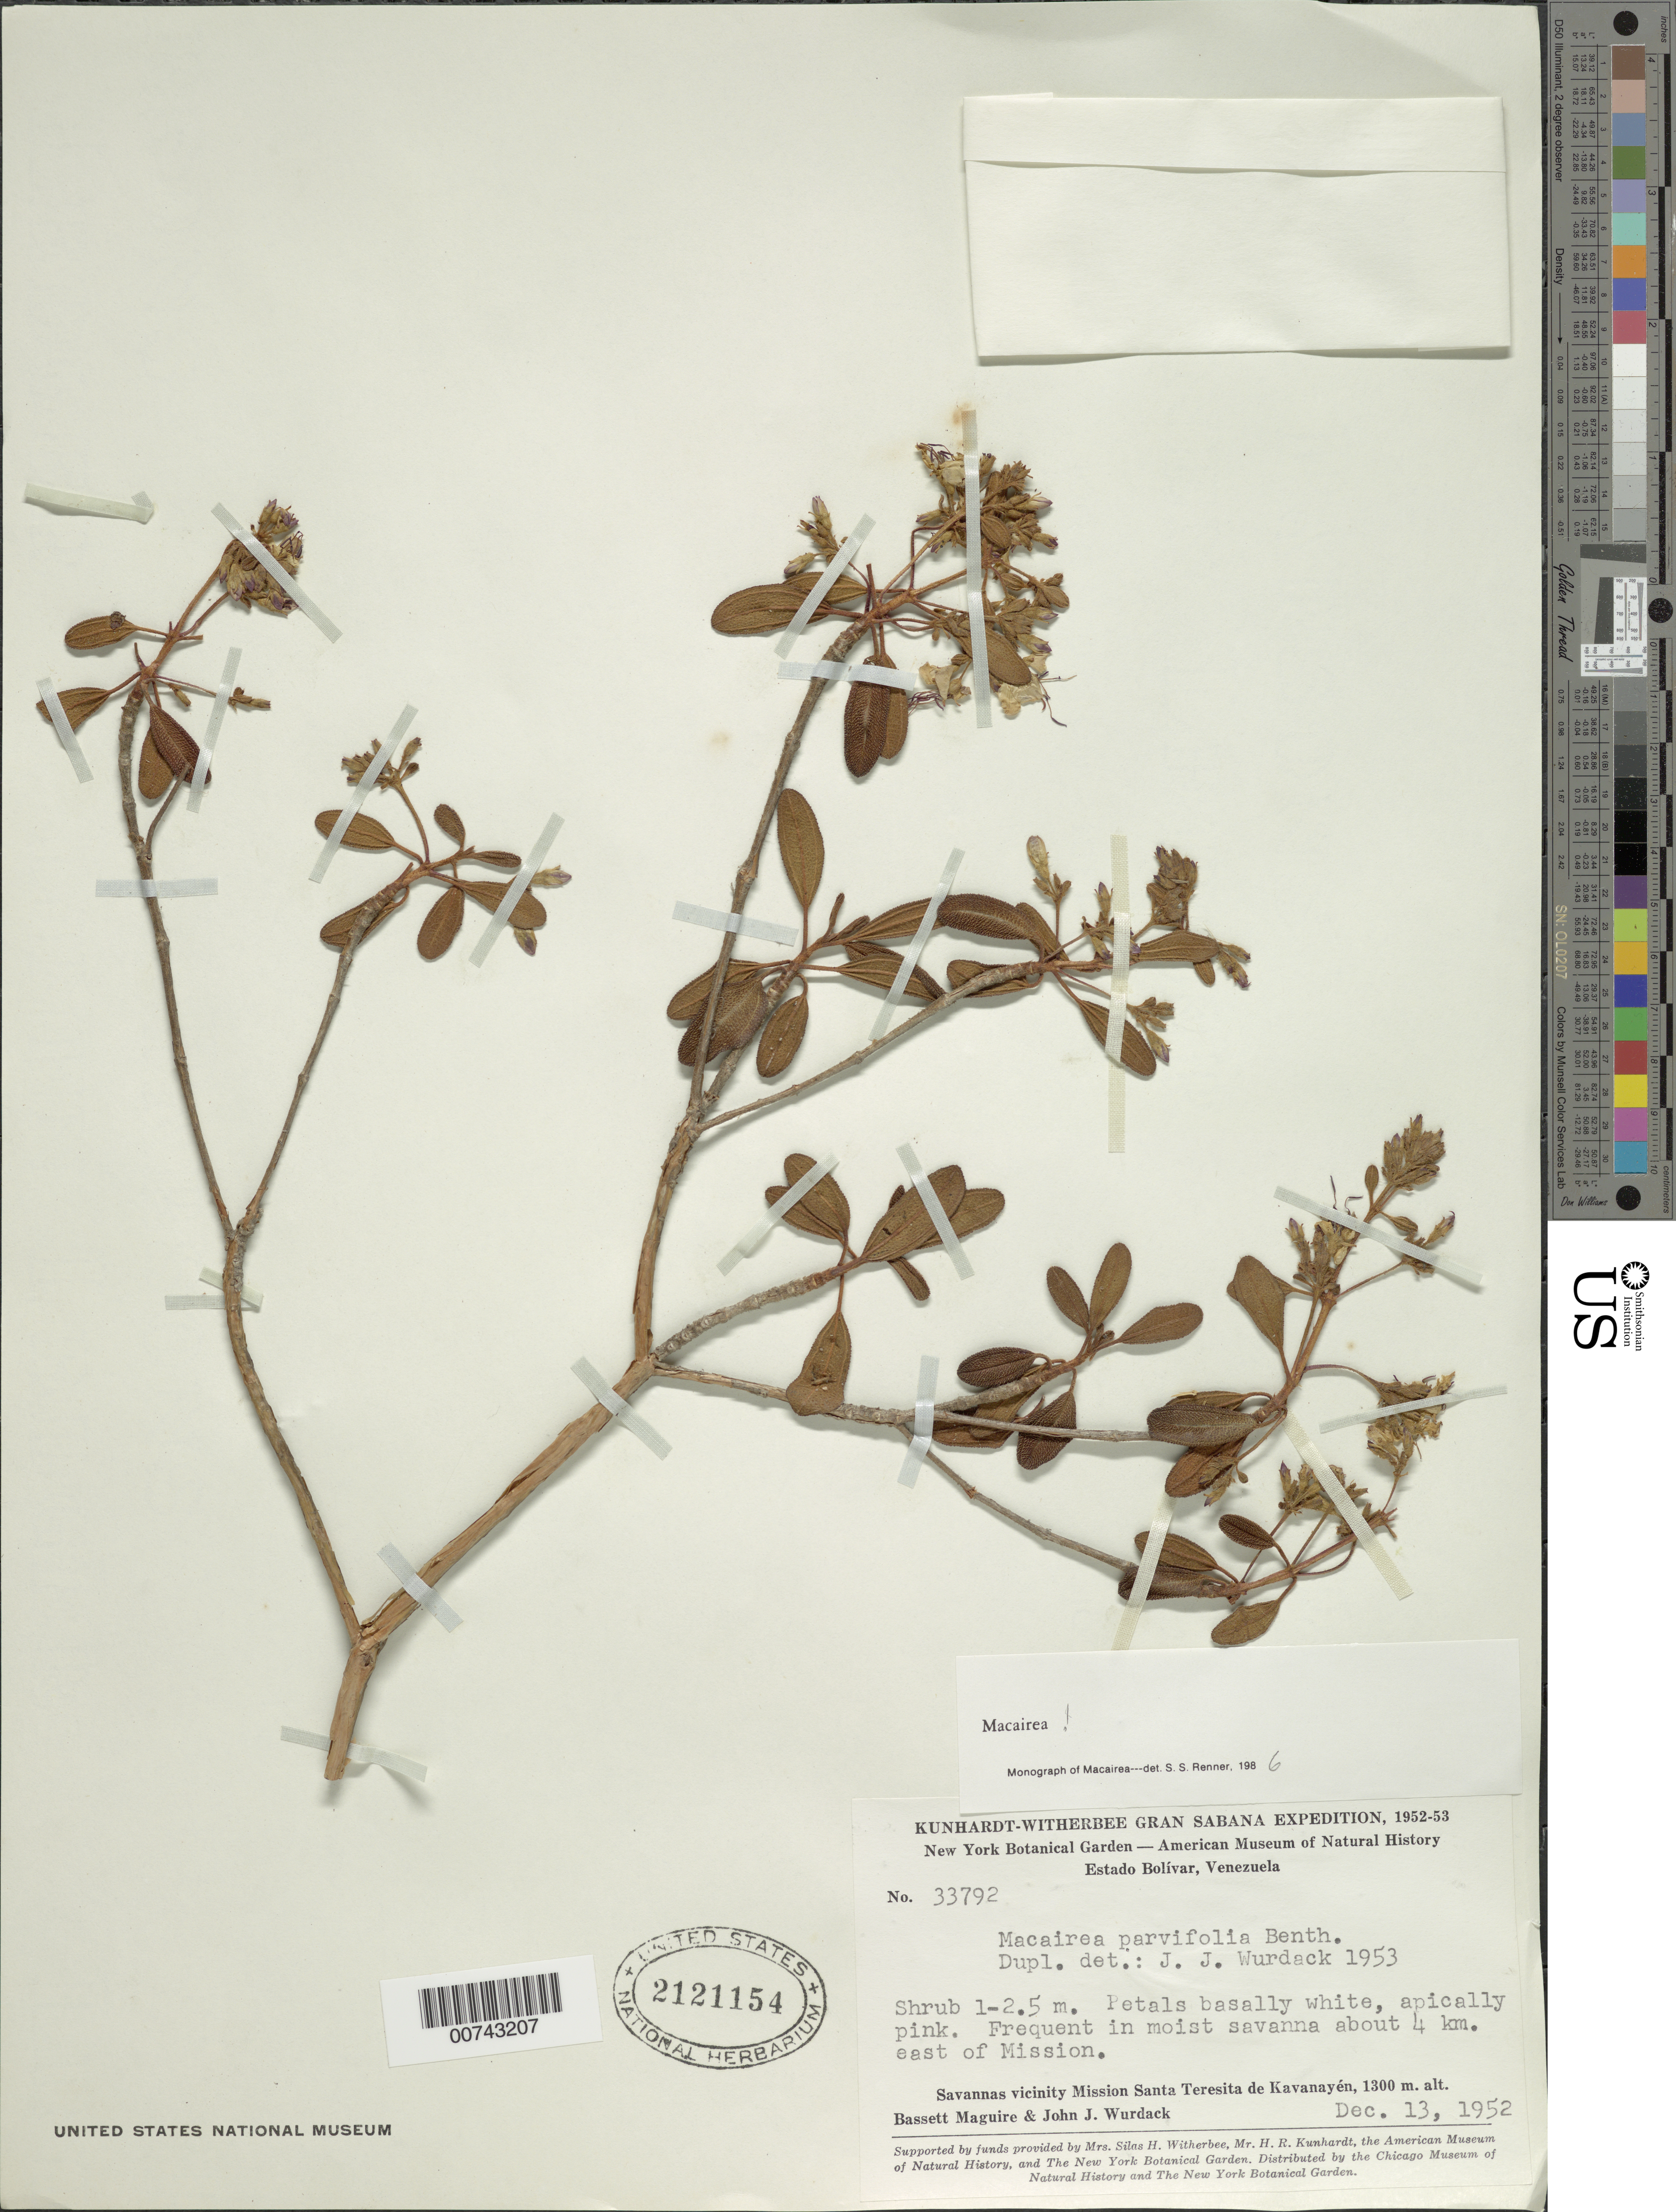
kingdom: Plantae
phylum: Tracheophyta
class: Magnoliopsida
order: Myrtales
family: Melastomataceae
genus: Macairea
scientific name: Macairea parvifolia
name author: Benth.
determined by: Wurdack, John J., (US), US (UNITED STATES)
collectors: B. Maguire & J. J. Wurdack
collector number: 33792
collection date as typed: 13-Dec-52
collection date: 1952-12-13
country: Venezuela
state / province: Bolívar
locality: Mission Santa Teresita de Kavanayén, between Kavanayén and base of Sororopán-tepuí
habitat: Moist savanna about 4m east of Mission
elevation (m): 1300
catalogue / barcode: US 2121154